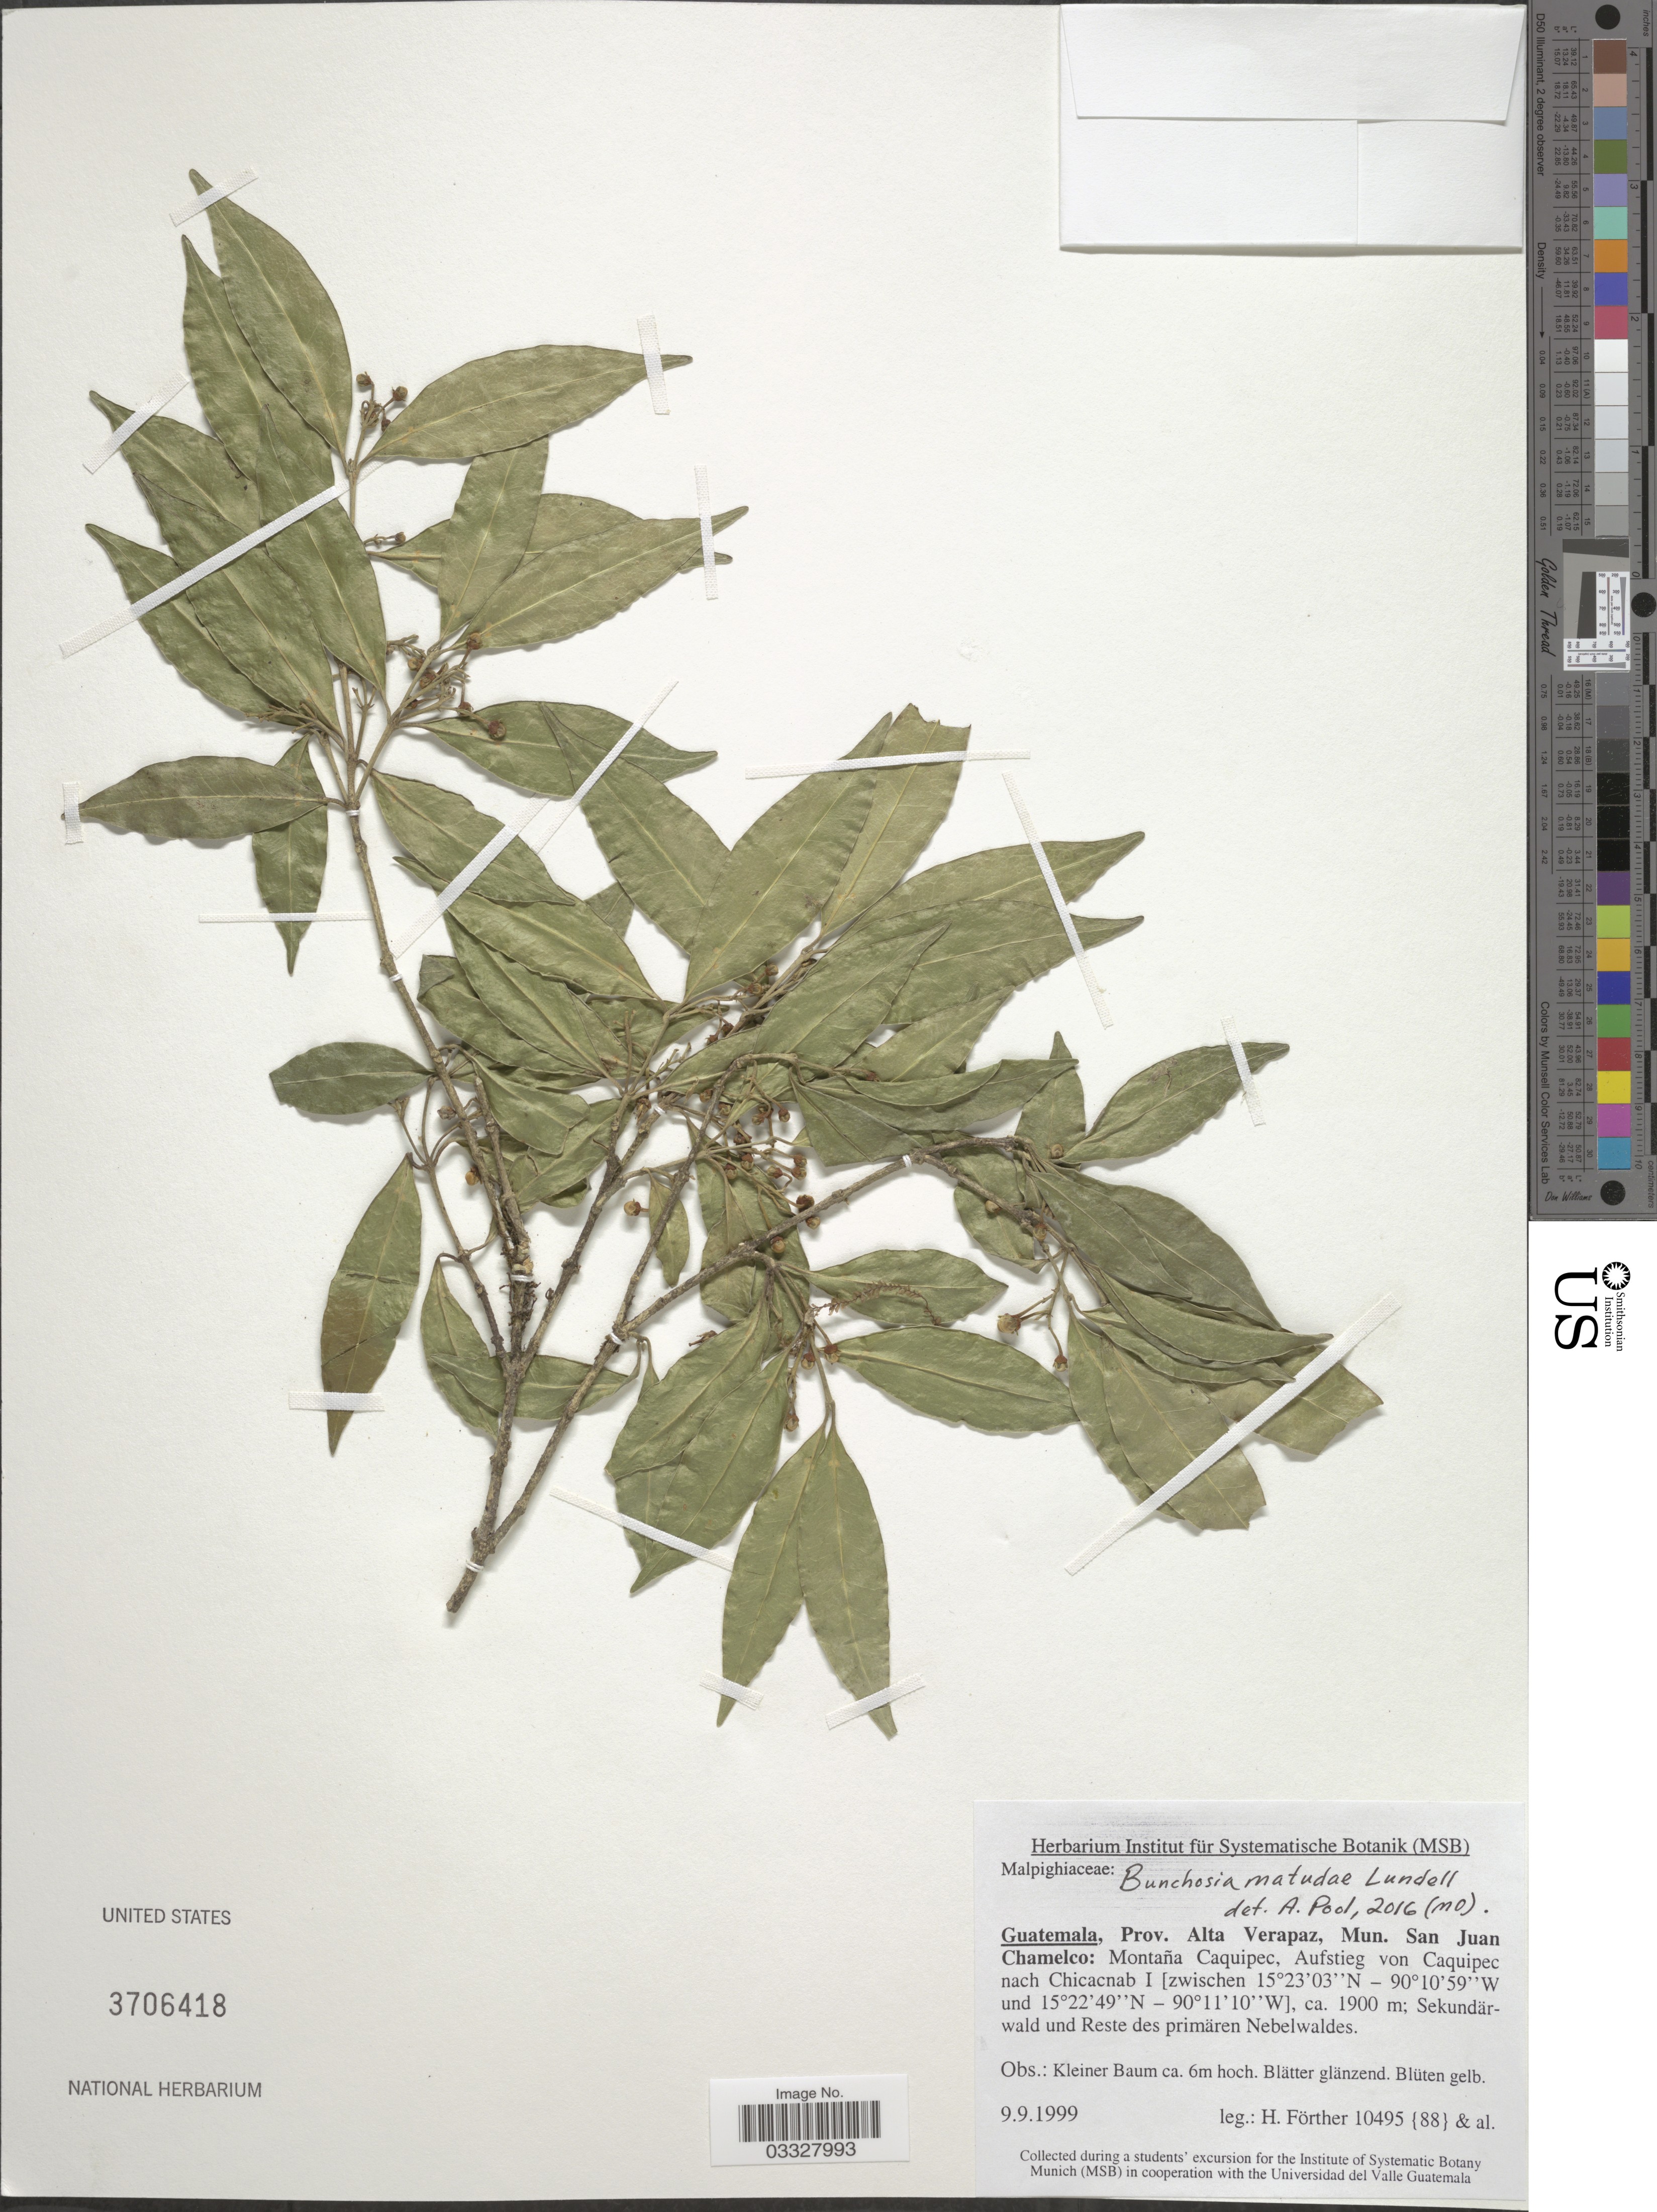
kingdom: Plantae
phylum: Tracheophyta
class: Magnoliopsida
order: Malpighiales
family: Malpighiaceae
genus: Bunchosia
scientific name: Bunchosia matudae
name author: Lundell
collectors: H. Förther & et al.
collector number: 10495 {88}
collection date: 1999-09-09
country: Guatemala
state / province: Alta Verapaz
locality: Mun. San Juan Chamelco: Montaña Caquipec, Aufstieg von Caquipec nach Chicanab I.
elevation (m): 1900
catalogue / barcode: US 3706418